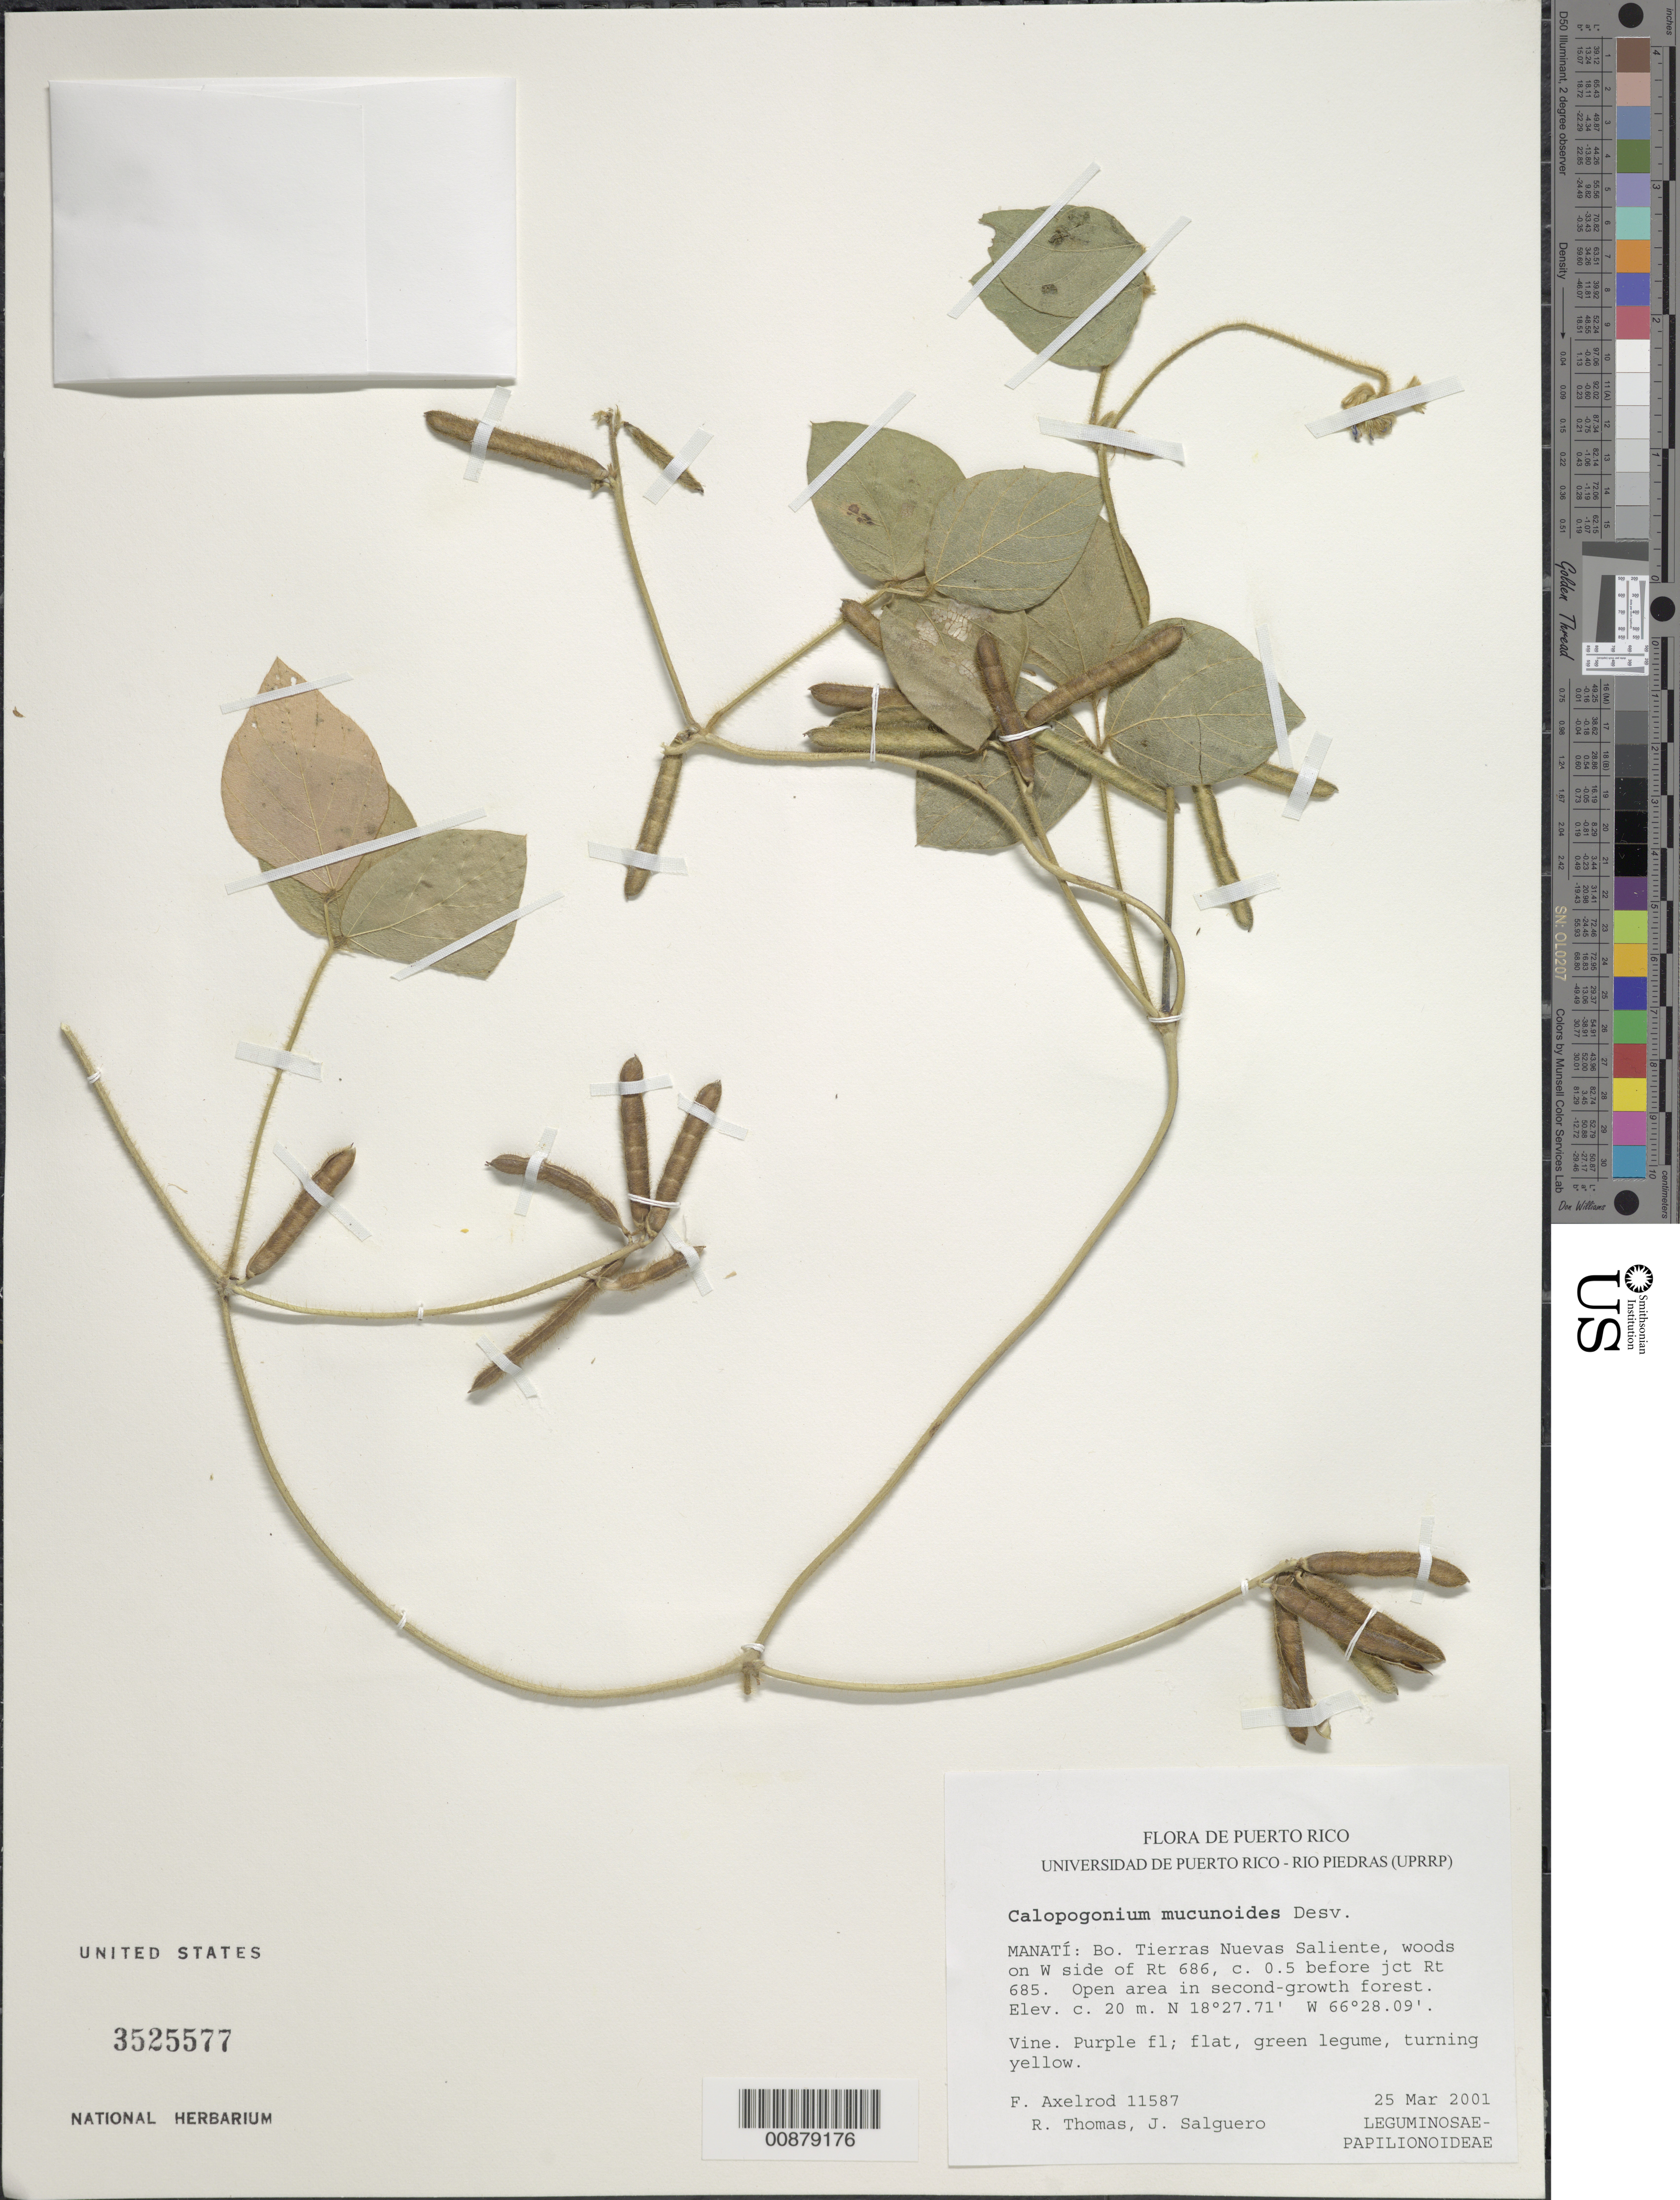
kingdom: Plantae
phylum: Tracheophyta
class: Magnoliopsida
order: Fabales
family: Fabaceae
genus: Calopogonium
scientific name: Calopogonium mucunoides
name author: Desv.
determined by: Axelrod, F. S.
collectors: F. S. Axelrod, R. Thomas & J. Salguero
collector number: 11587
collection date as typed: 25 Mar 2001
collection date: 2001-03-25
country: Puerto Rico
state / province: Manatí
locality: Bo. Tierras Nuevas Saliente, woods on W side of Rt. 686, ca. 0.5 before jct. Rt. 685.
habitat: Open area in second-growth forest.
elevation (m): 20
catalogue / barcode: US 3525577